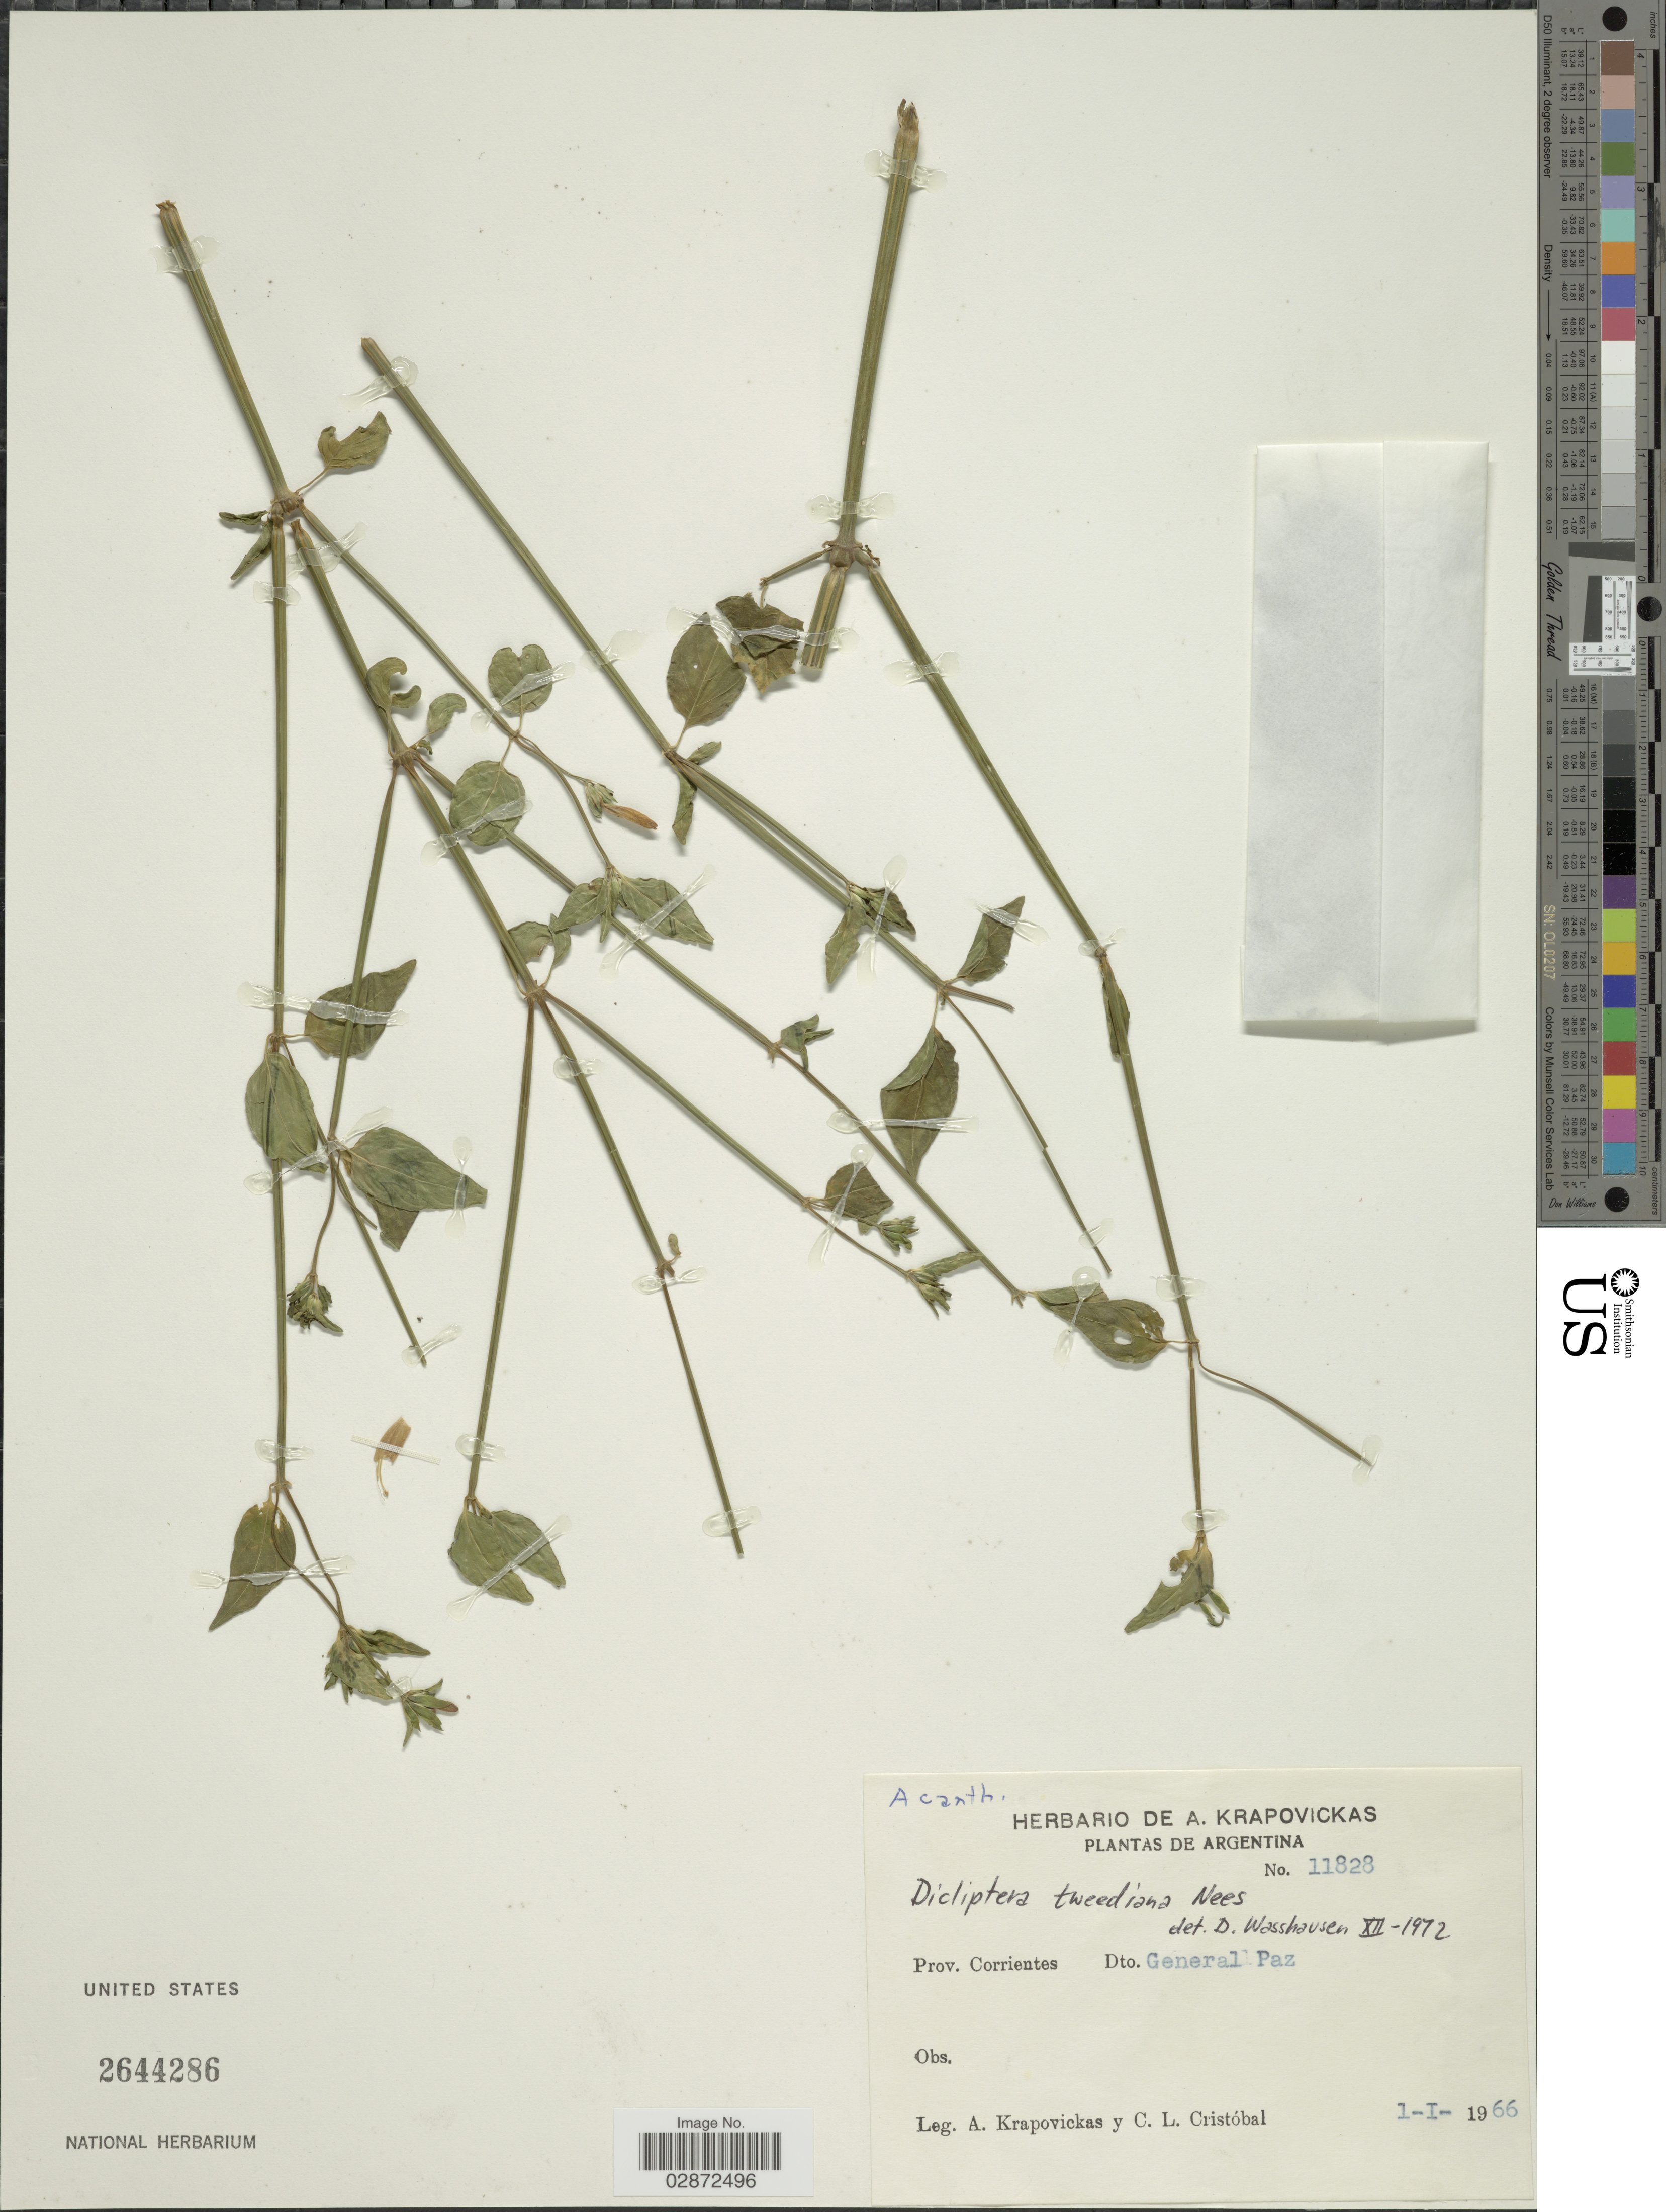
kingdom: Plantae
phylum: Tracheophyta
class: Magnoliopsida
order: Lamiales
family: Acanthaceae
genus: Dicliptera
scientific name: Dicliptera squarrosa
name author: Nees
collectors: A. Krapovickas & C. L. Cristóbal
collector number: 11828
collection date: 1966-01-01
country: Argentina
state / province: Corrientes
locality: Prov. Corrientes. Dto. General Paz.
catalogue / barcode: US 2644286